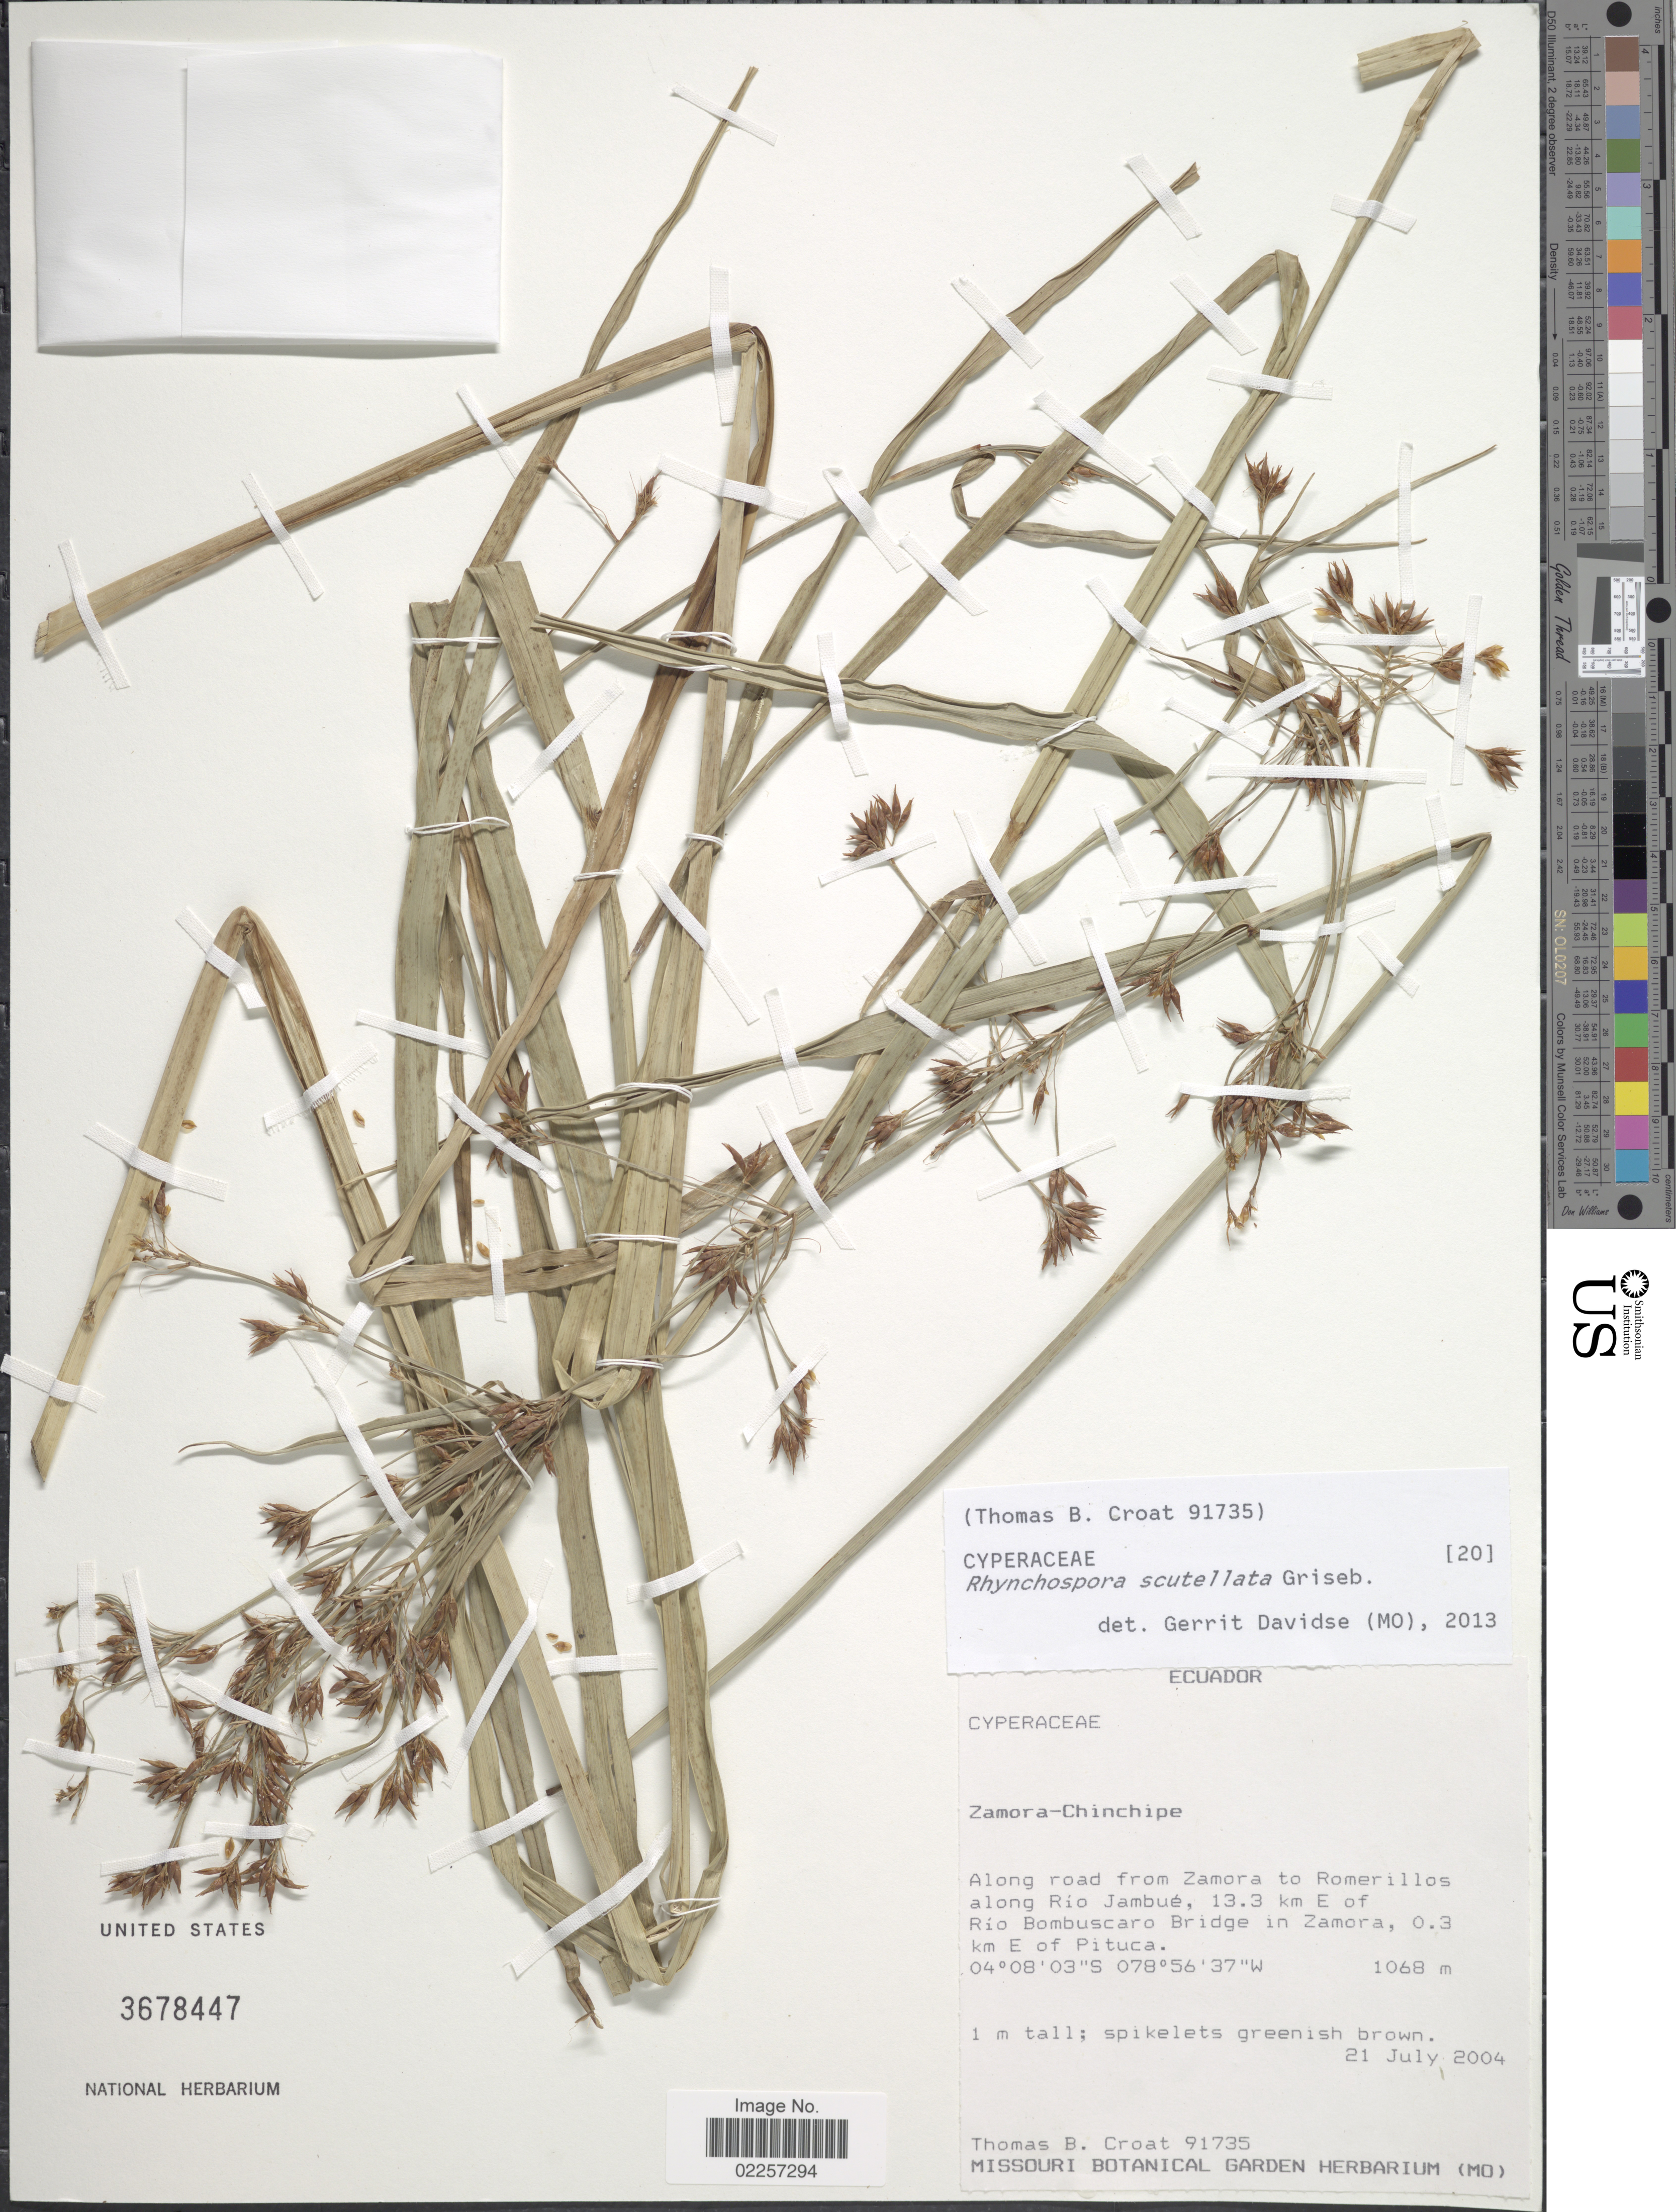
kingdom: Plantae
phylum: Tracheophyta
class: Liliopsida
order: Poales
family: Cyperaceae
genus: Rhynchospora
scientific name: Rhynchospora corymbosa var. asperula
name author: (Nees) Kük.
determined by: Weber, P., (ICN), Universidade Federal do Rio Grande do Sul (BRAZIL)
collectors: T. B. Croat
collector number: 91735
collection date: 2004-07-21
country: Ecuador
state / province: Zamora-Chinchipe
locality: Along road from Zamora to Romerillos along Rio Jambue, 13.3 km E of Rio Bombuscaro Bridge in Zamora, 0.3 km E of Pituca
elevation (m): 1068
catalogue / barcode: US 3678447